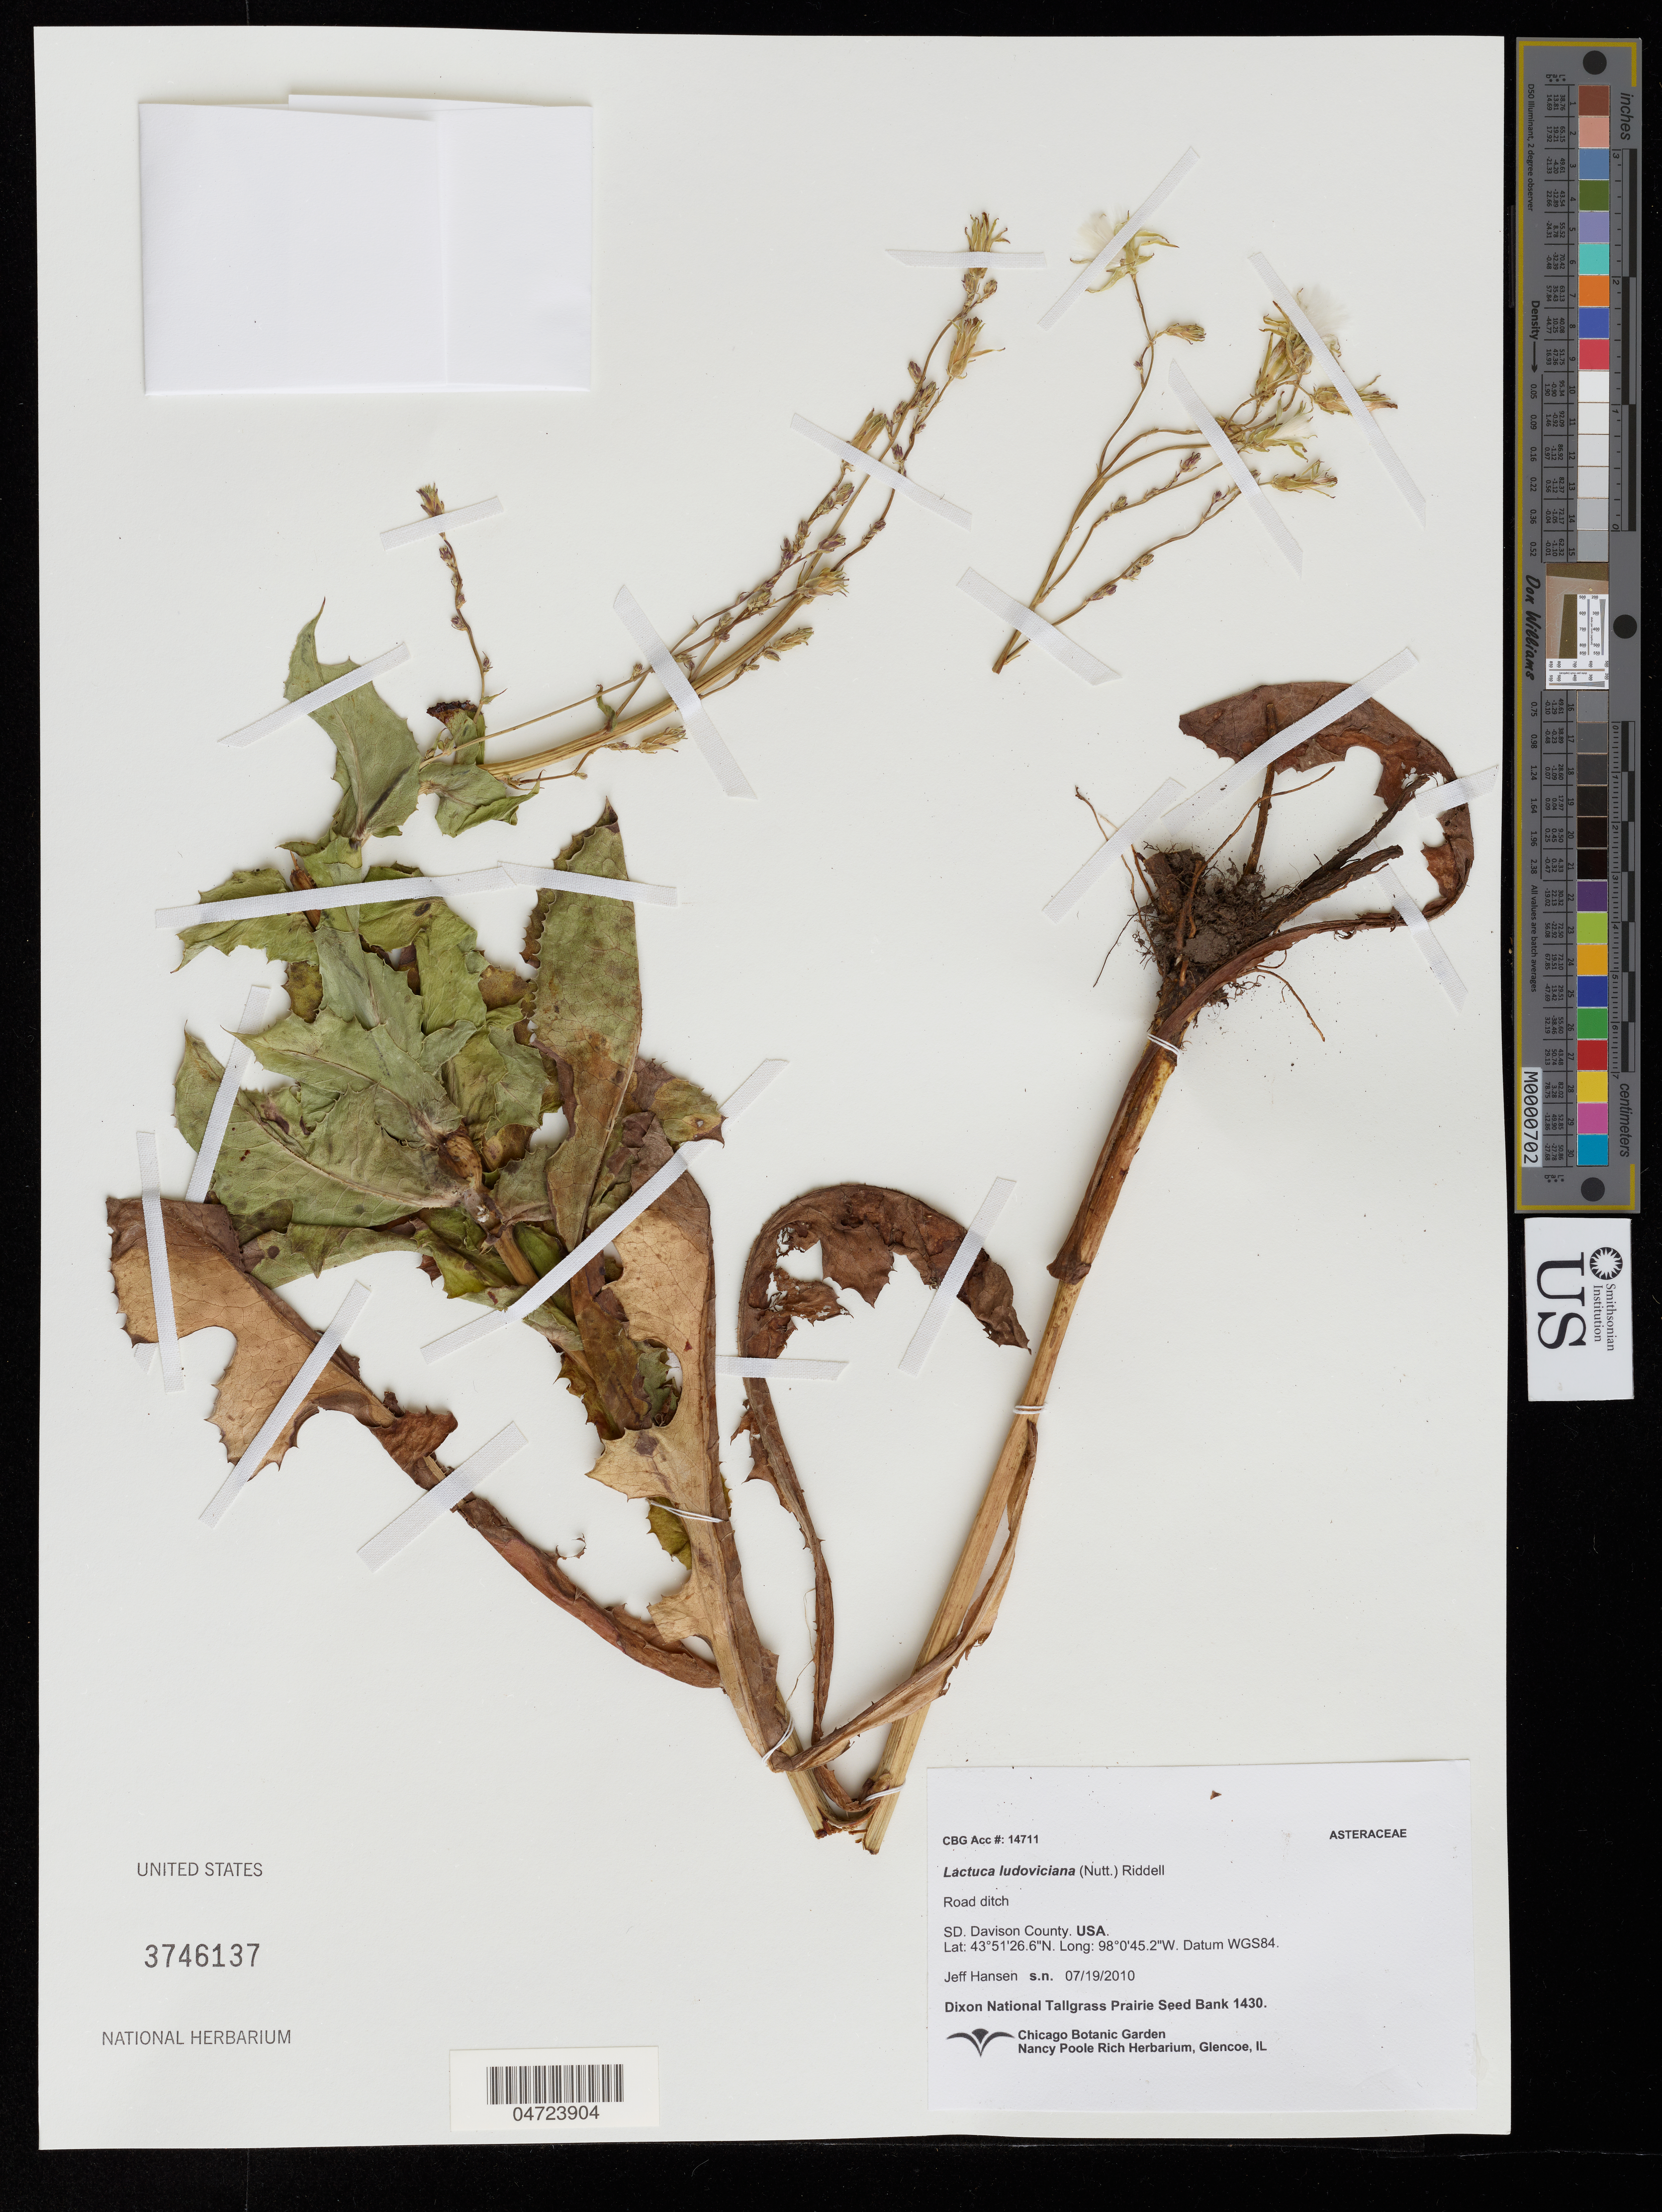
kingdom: Plantae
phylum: Tracheophyta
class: Magnoliopsida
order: Asterales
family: Asteraceae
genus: Lactuca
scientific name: Lactuca ludoviciana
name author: (Nutt.) Riddell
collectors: J. Hansen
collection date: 2010-07-19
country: United States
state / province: South Dakota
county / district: Davison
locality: Davison County.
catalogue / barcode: US 3746137